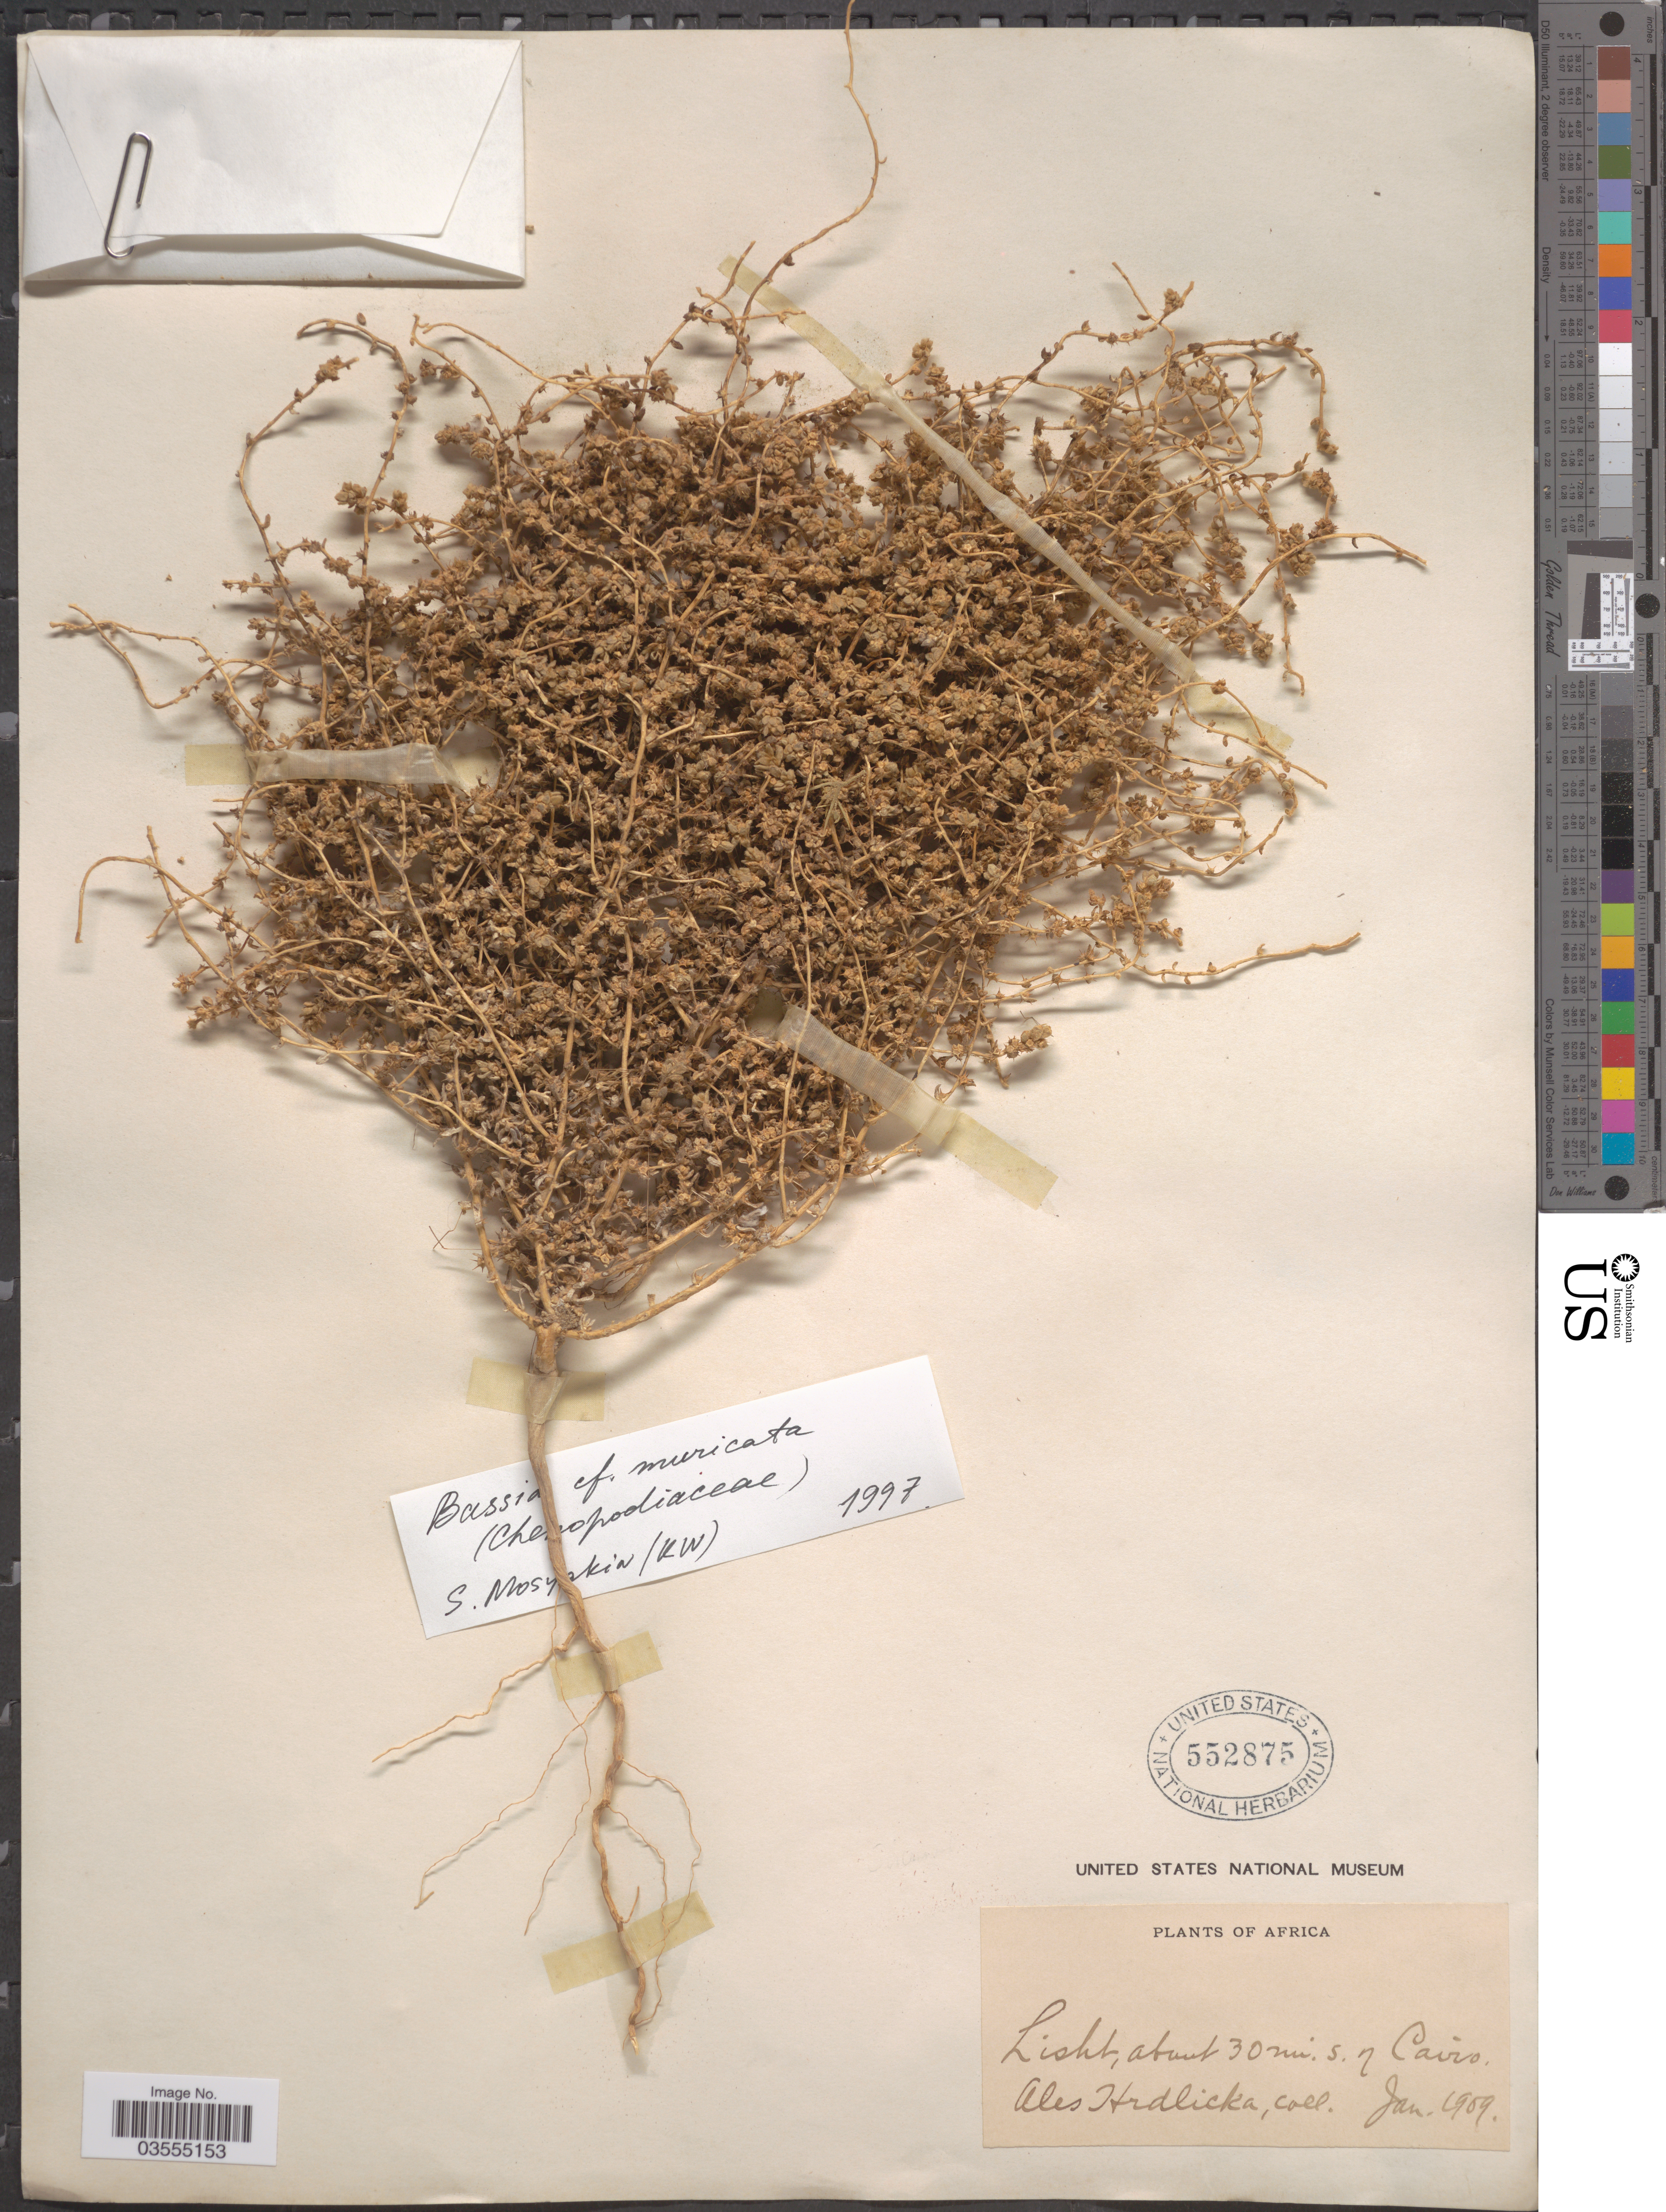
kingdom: Plantae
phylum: Tracheophyta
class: Magnoliopsida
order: Caryophyllales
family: Amaranthaceae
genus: Bassia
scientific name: Bassia muricata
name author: (L.) Asch.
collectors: A. Hrdlicka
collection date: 1909-01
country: Egypt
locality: Africa. Lisht, about 30 mi. S.N. Cairo.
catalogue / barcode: US 552875